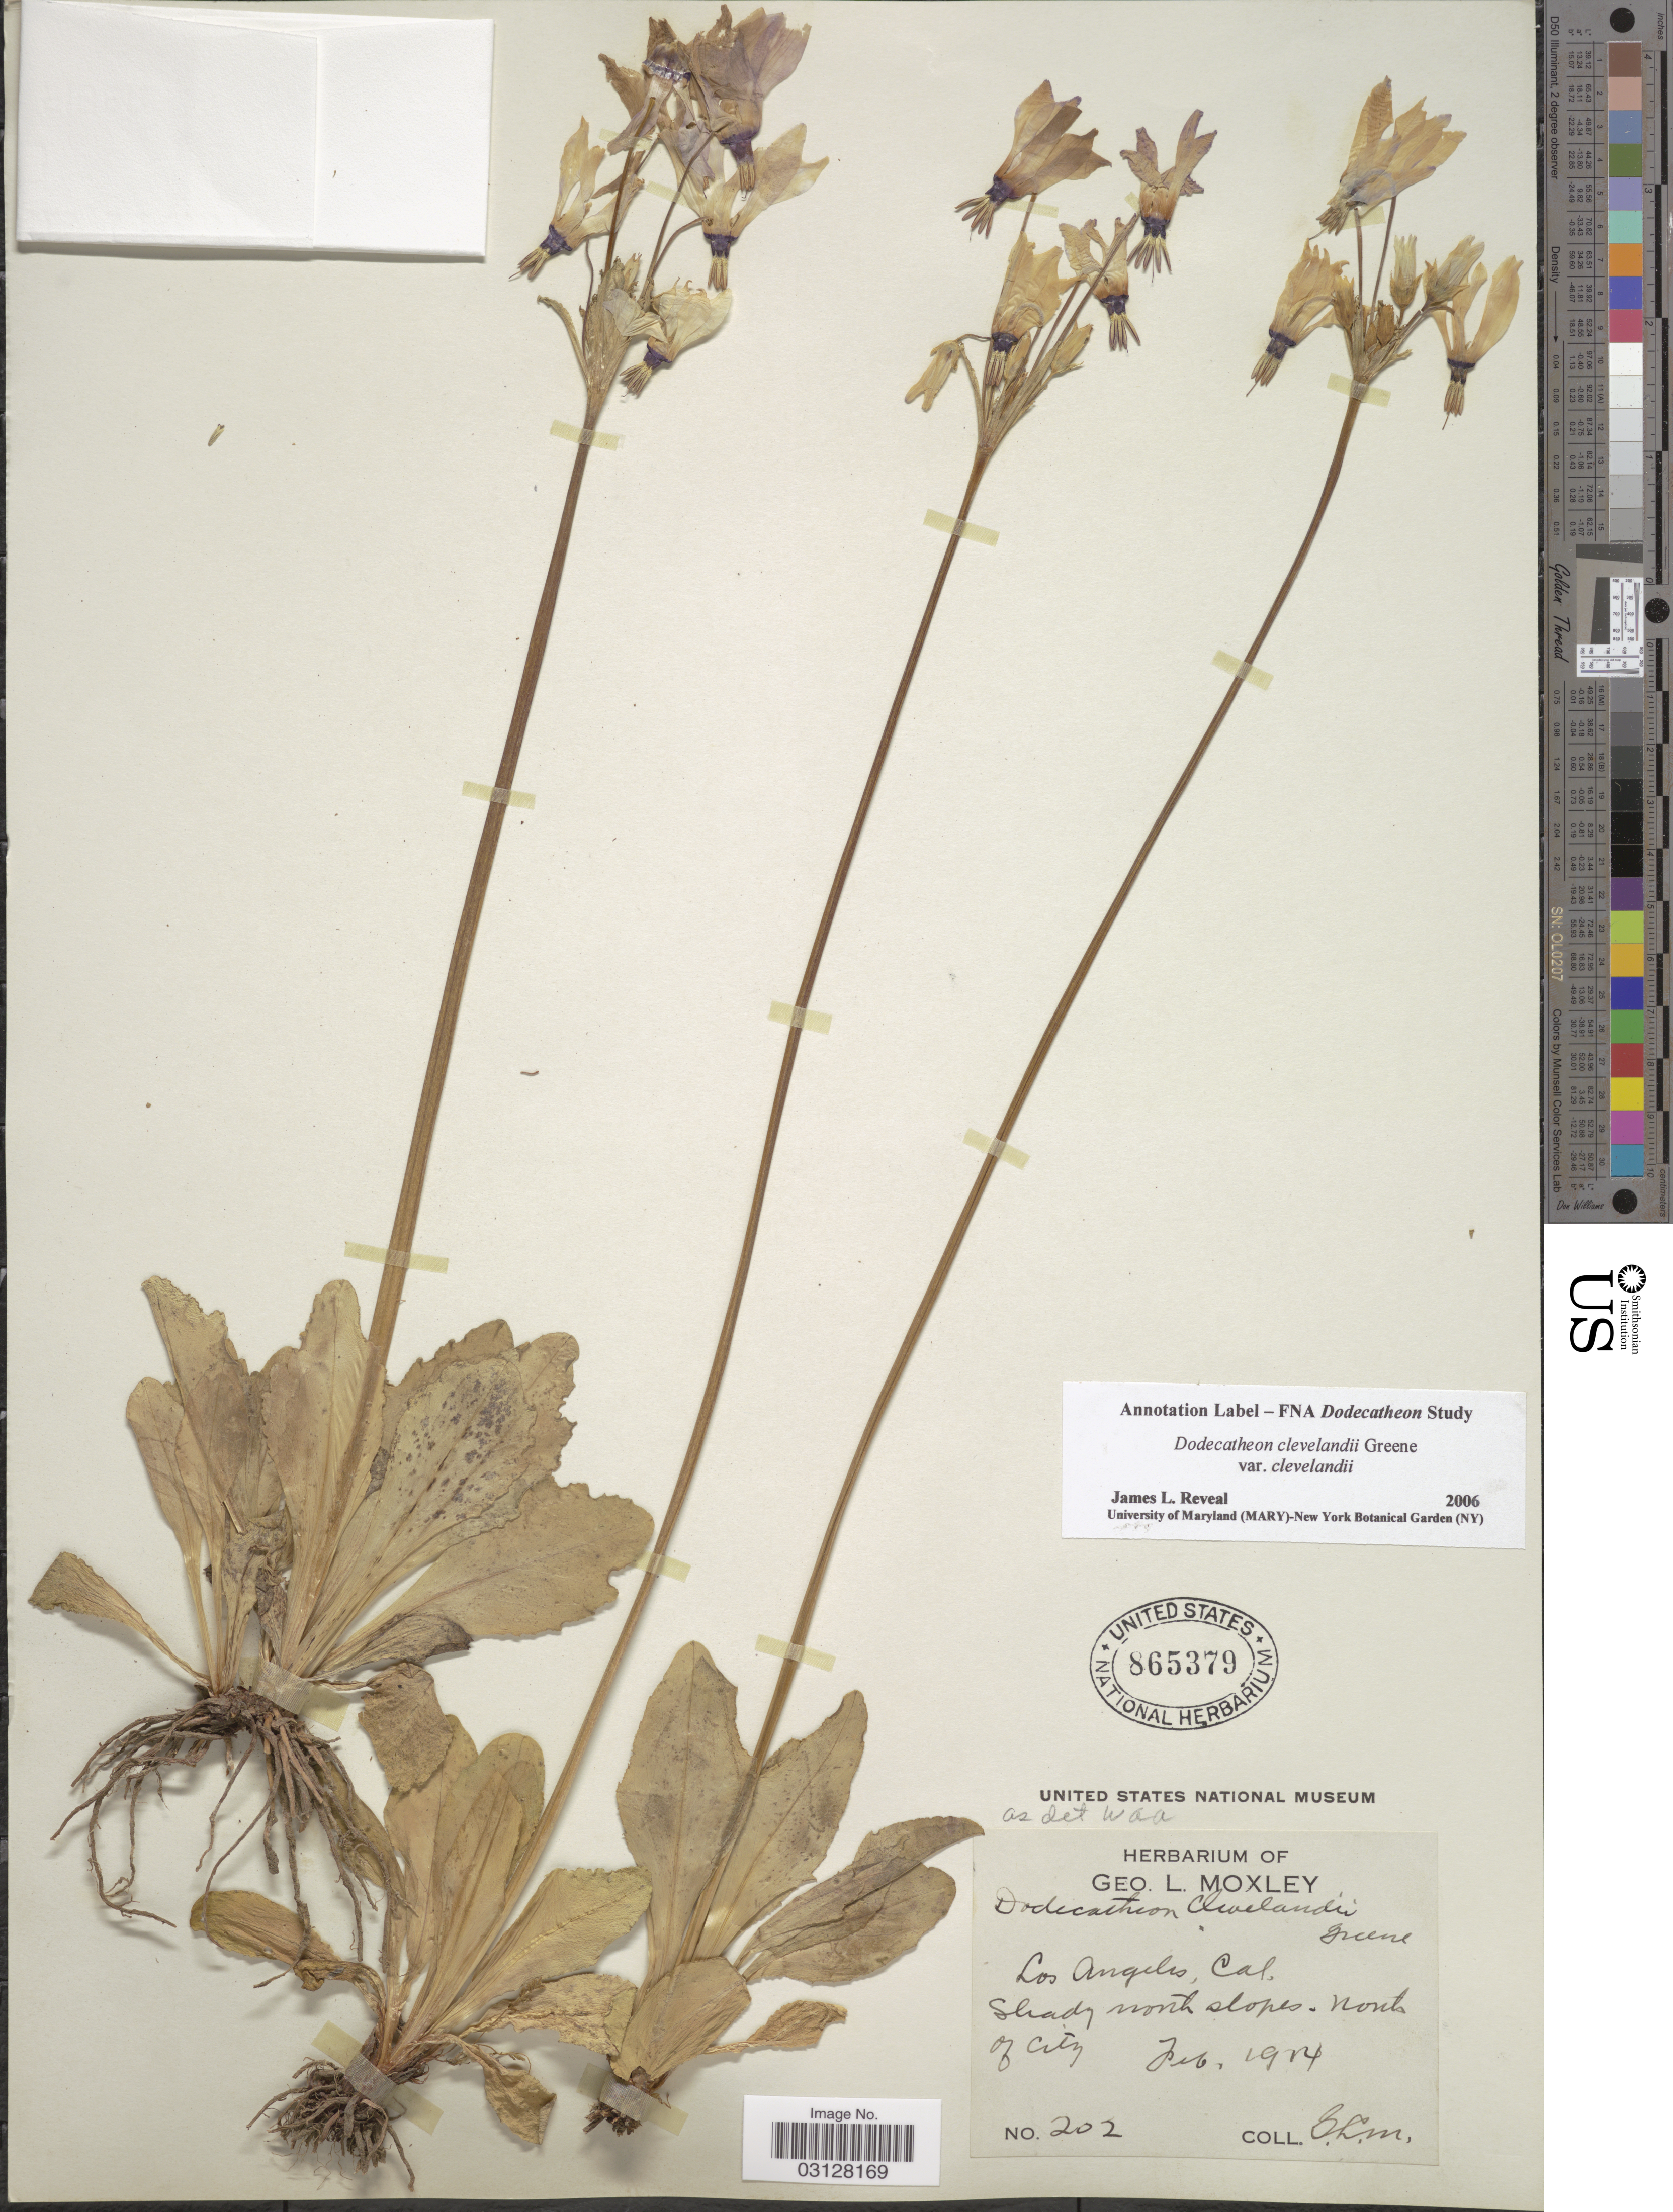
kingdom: Plantae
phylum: Tracheophyta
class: Magnoliopsida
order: Ericales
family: Primulaceae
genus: Dodecatheon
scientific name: Dodecatheon clevelandii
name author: Greene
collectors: G. L. Moxley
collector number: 202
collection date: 1914-02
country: United States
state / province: California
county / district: Los Angeles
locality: Los Angeles. Shady north slopes- North of City.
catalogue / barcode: US 865379